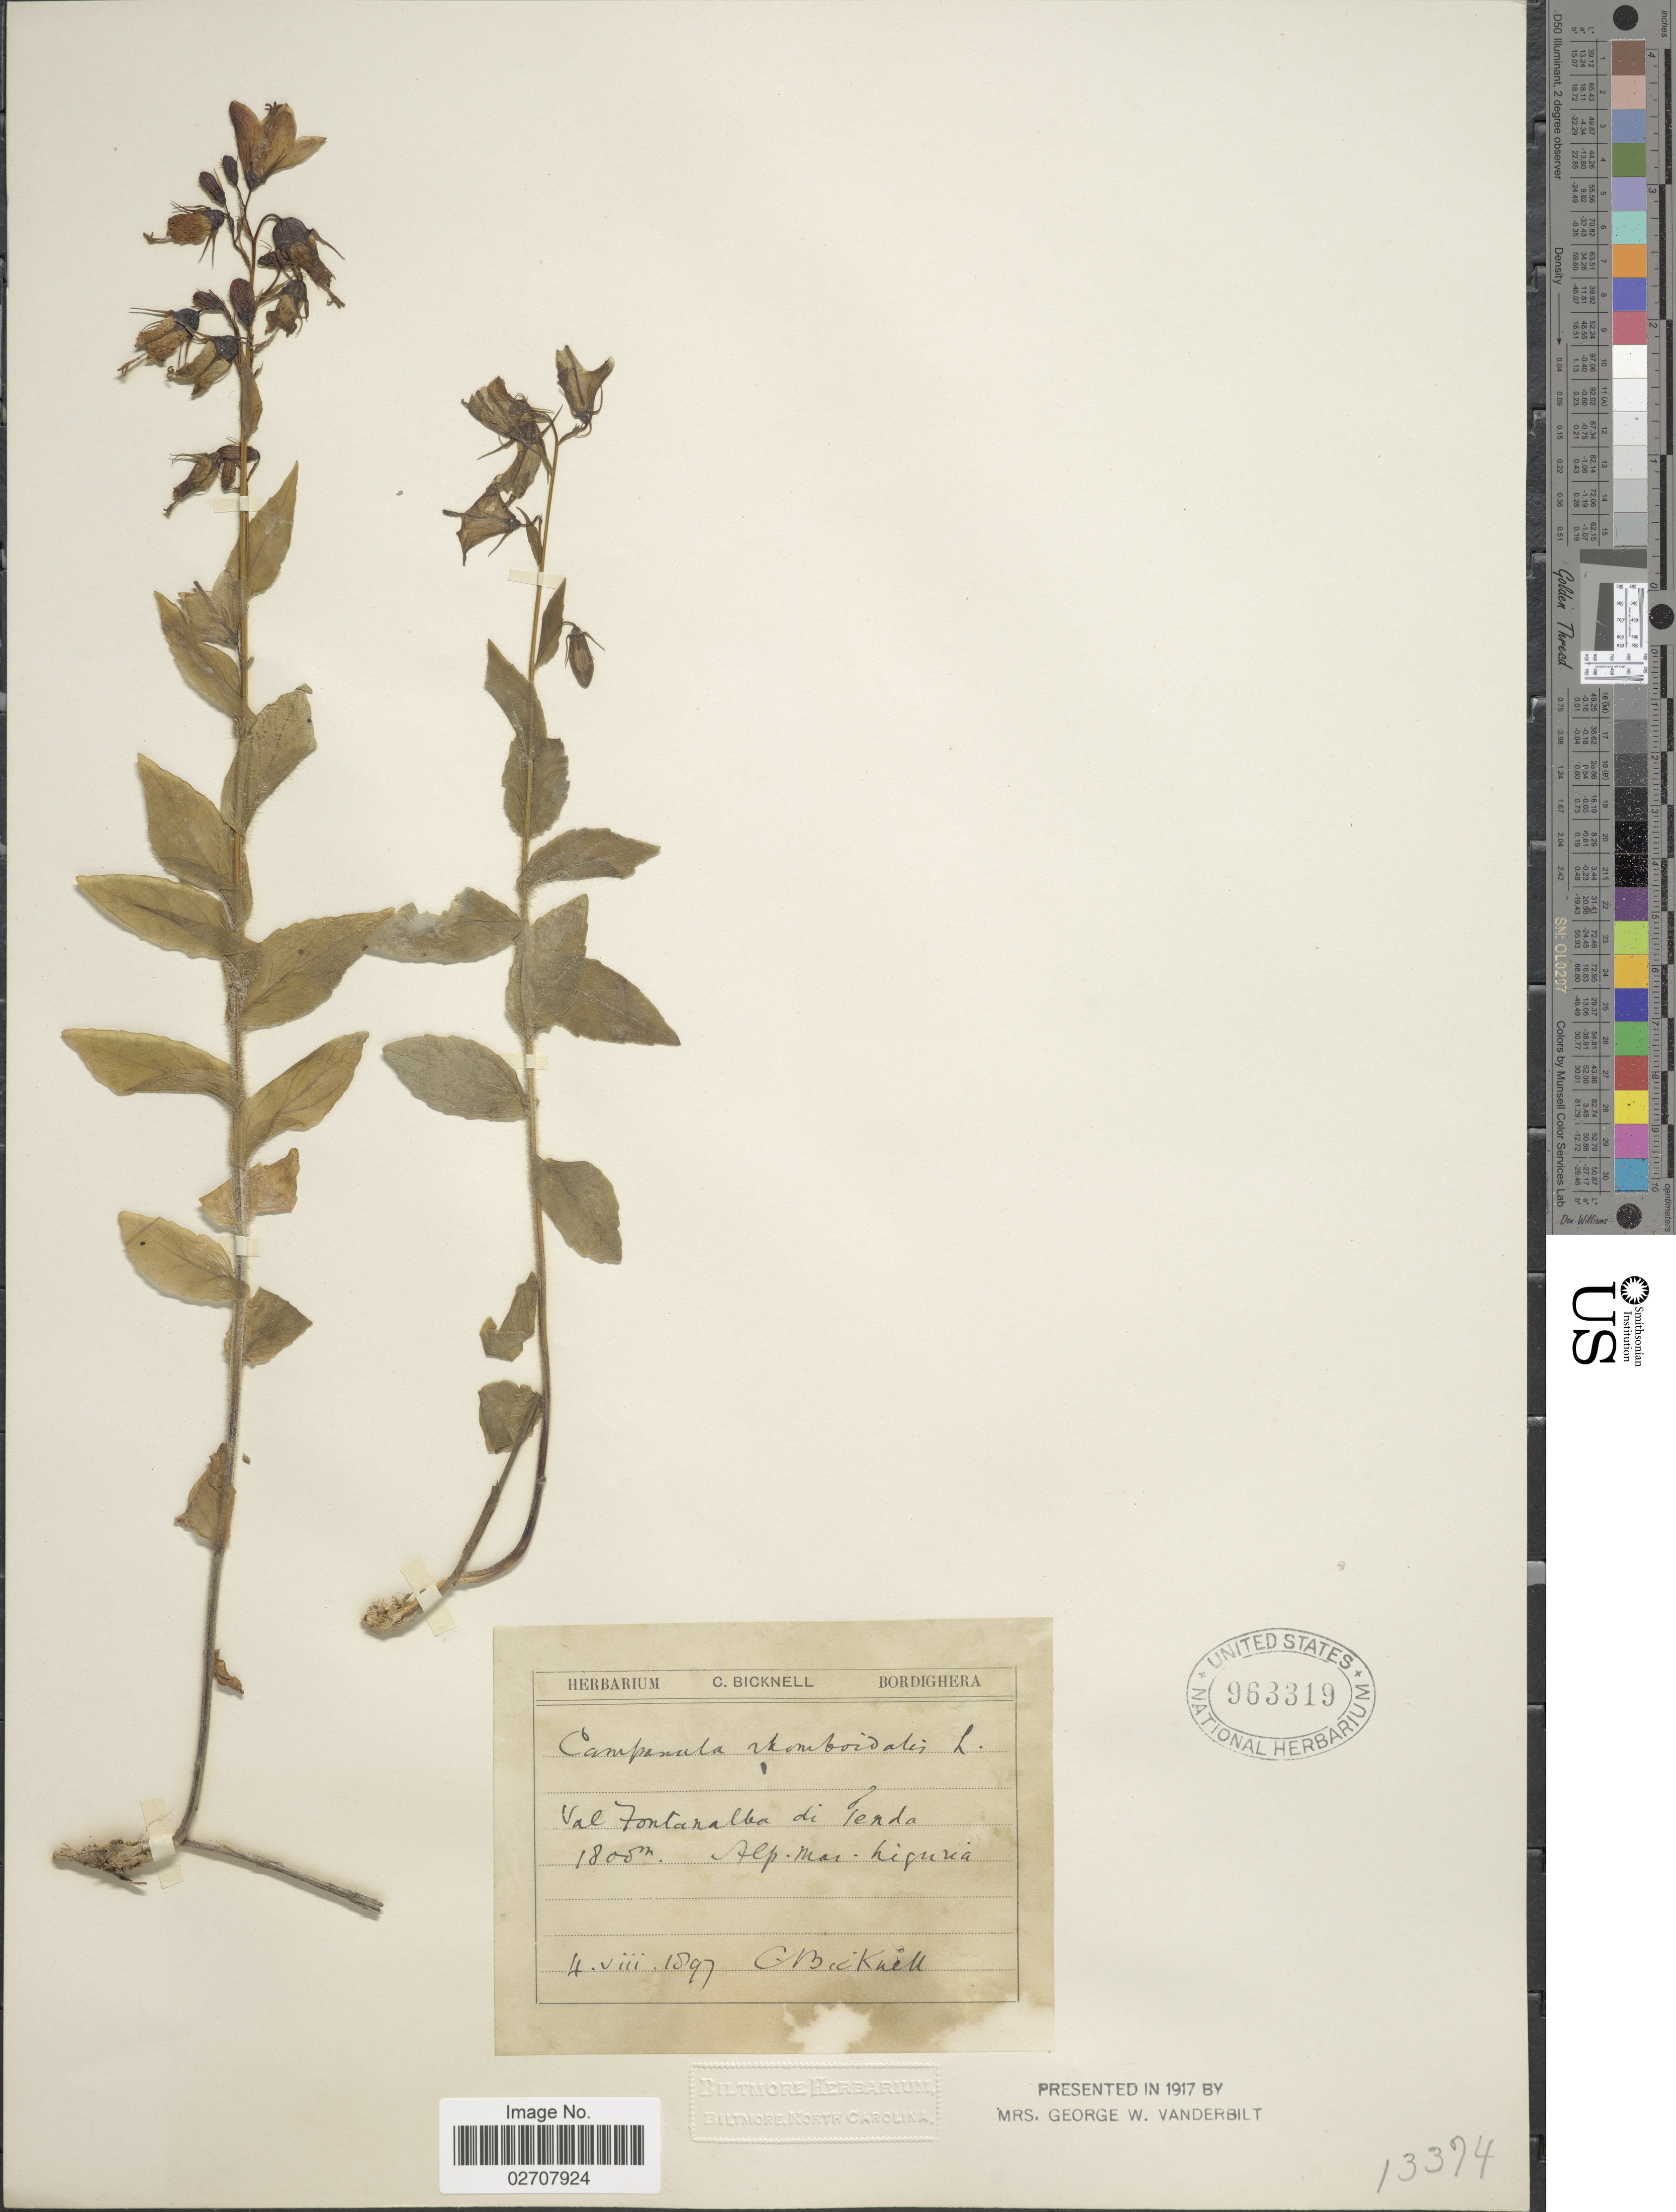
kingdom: Plantae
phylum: Tracheophyta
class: Magnoliopsida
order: Asterales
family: Campanulaceae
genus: Campanula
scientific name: Campanula rhomboidalis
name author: L.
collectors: C. Bicknell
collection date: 1897-08-04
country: Italy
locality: Val Fontanelba di Tenda, Alp. mar. higuzia [interpreted]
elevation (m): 1800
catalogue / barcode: US 963319